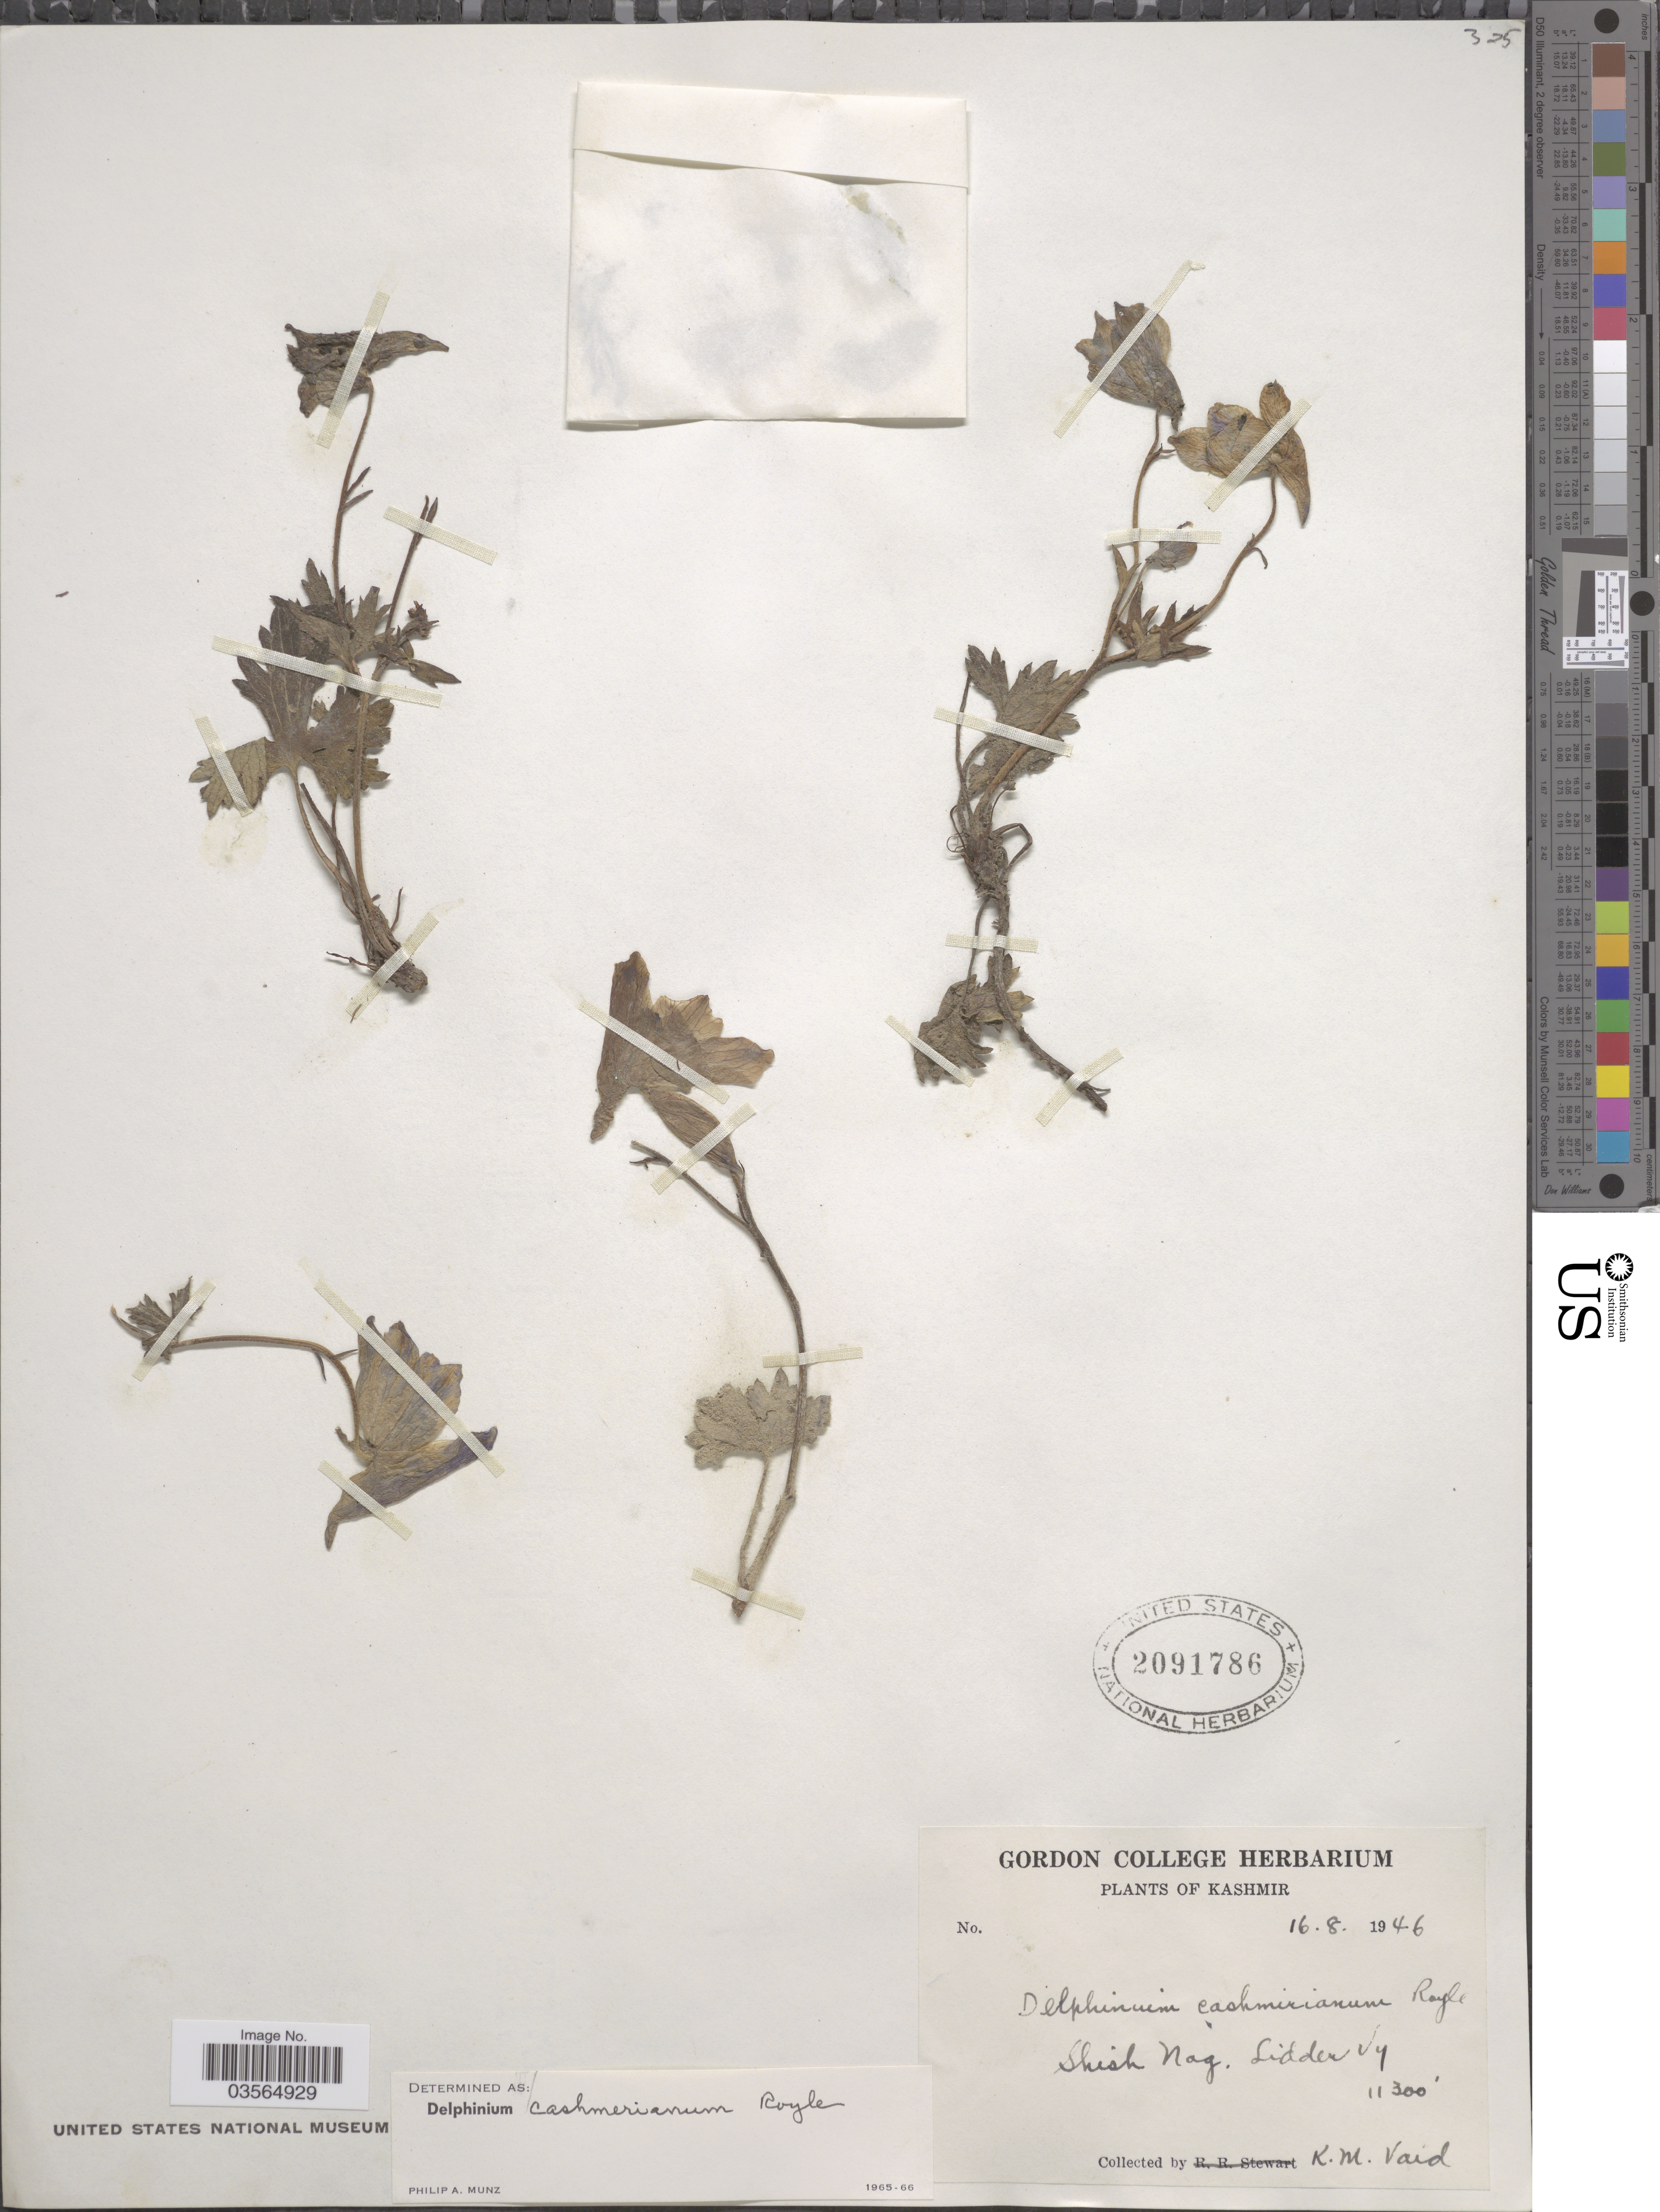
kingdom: Plantae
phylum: Tracheophyta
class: Magnoliopsida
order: Ranunculales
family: Ranunculaceae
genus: Delphinium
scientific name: Delphinium cashmerianum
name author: Royle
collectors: K. Vaid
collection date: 1946-08-16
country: India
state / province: Jammu and Kashmir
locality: Kashmir. Shish Nag. Lidder Vy.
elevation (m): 3444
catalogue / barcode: US 2091786